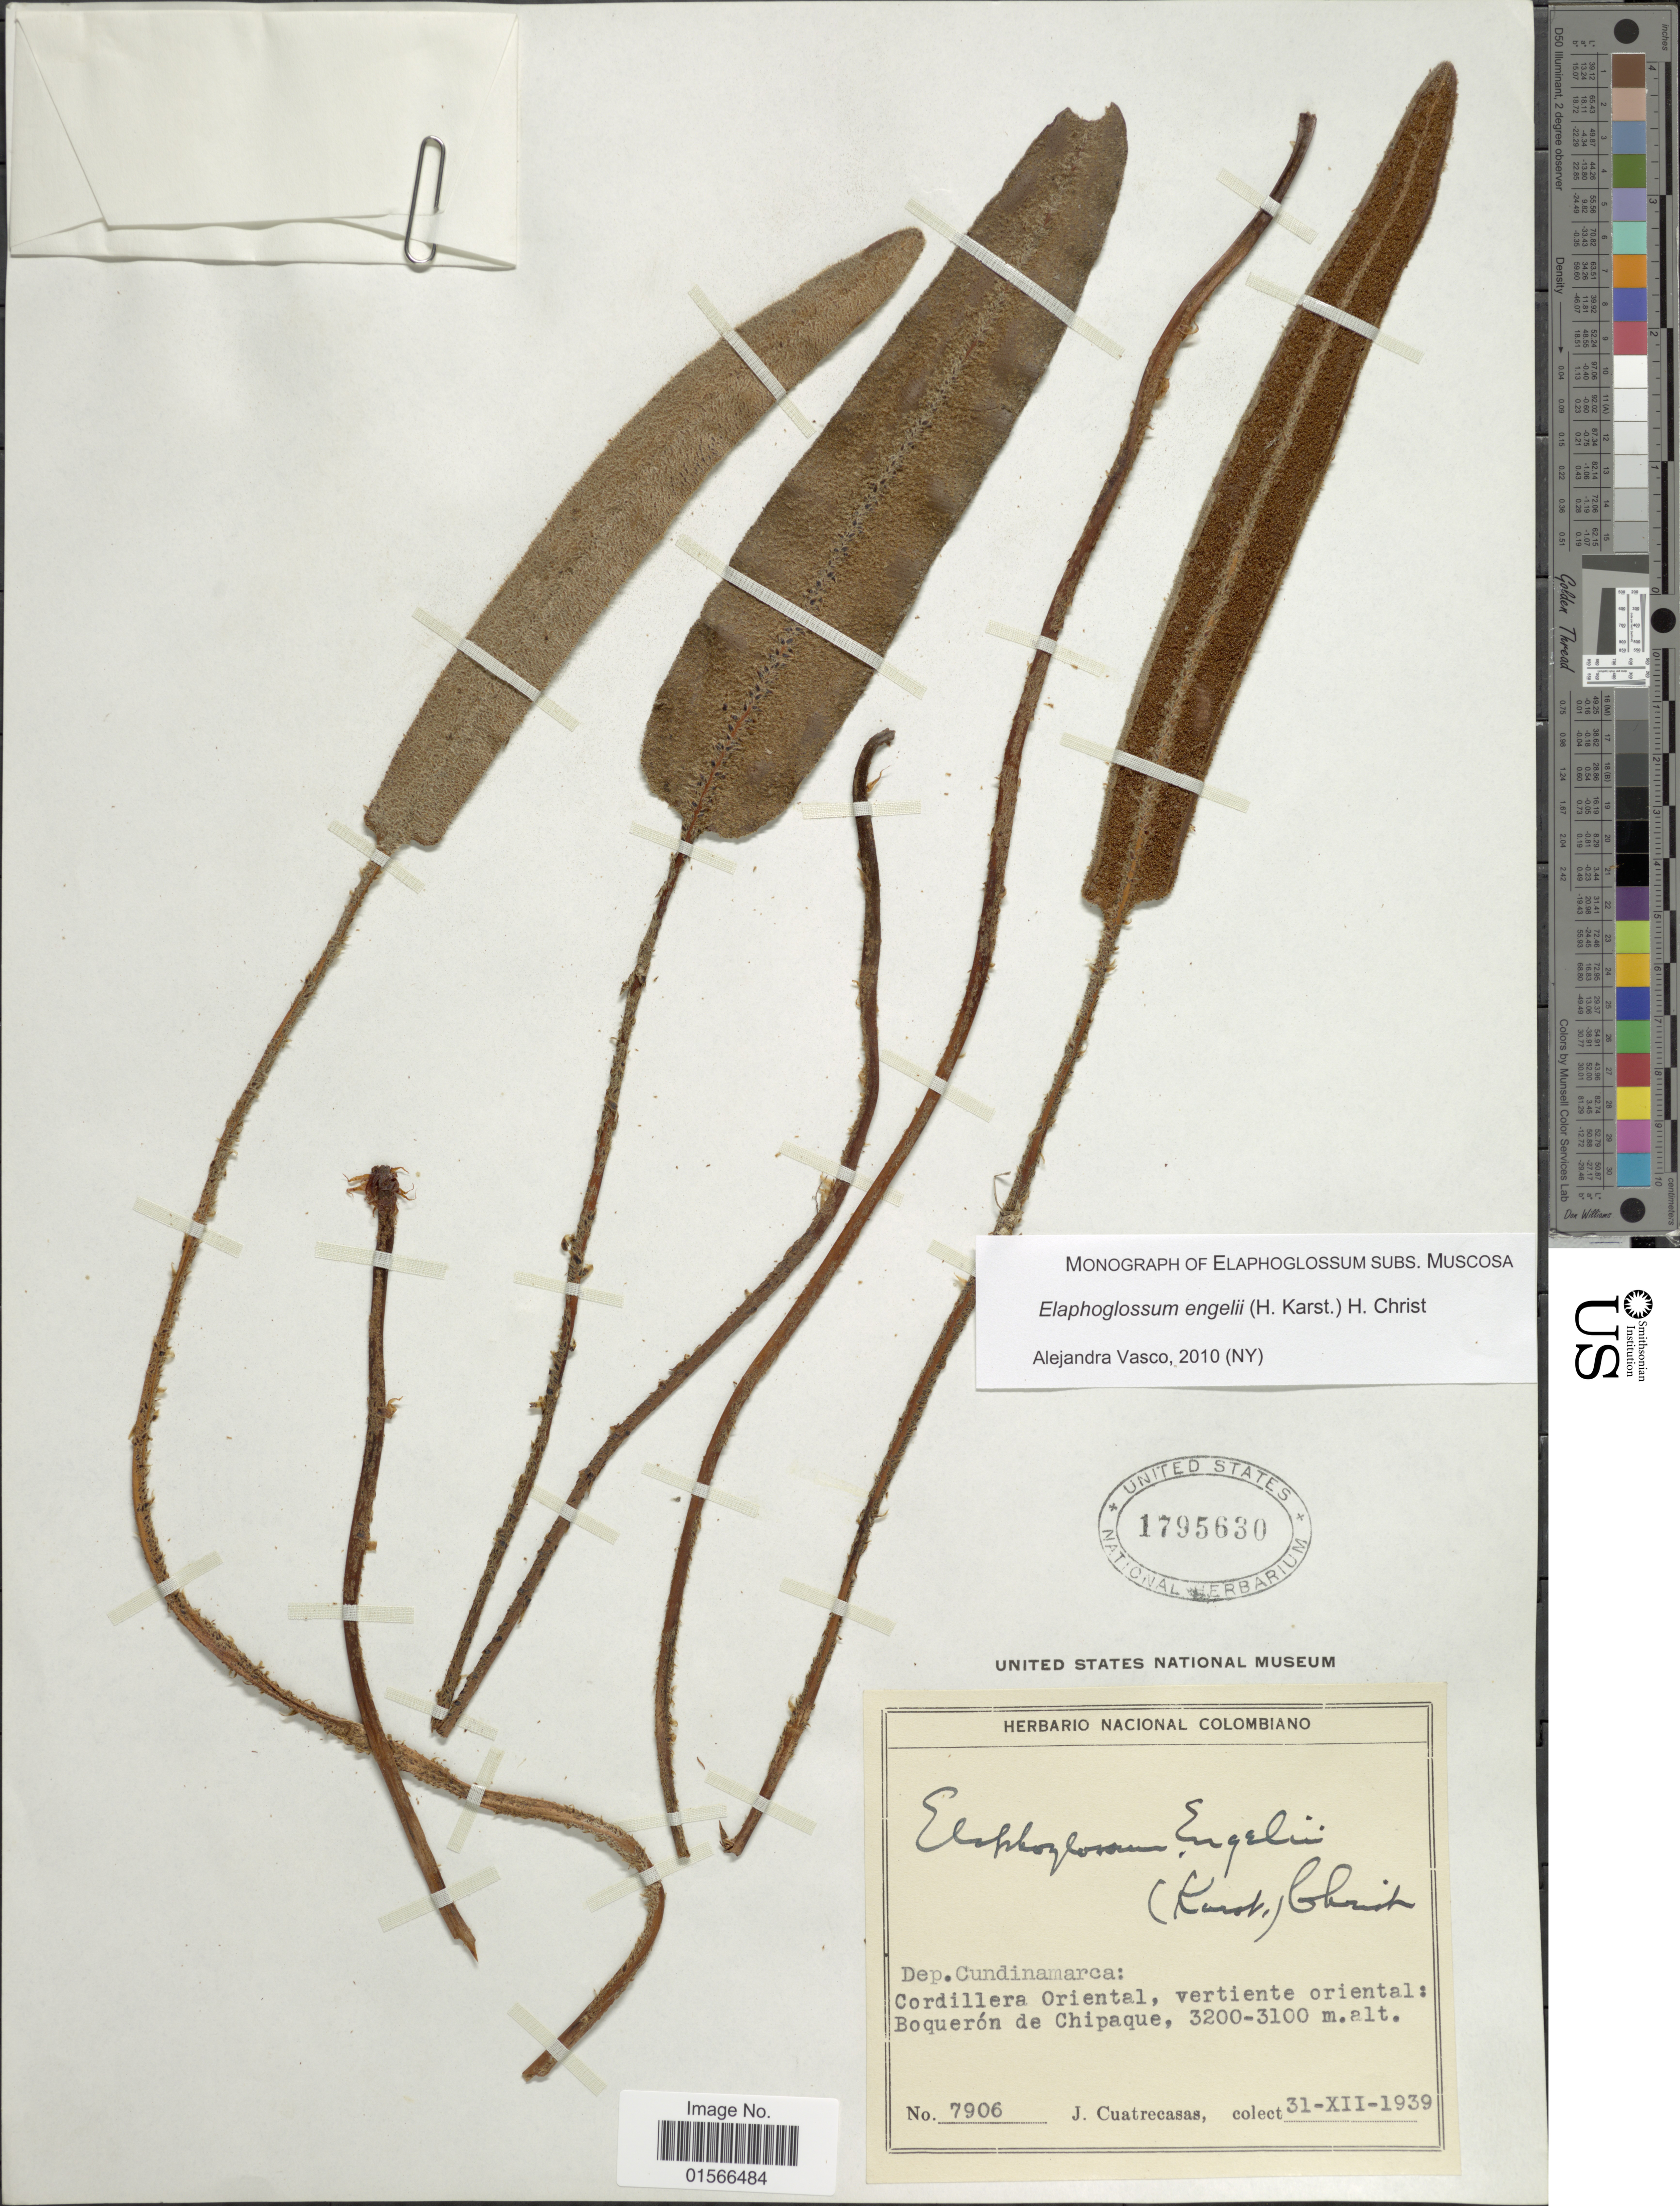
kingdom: Plantae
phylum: Tracheophyta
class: Polypodiopsida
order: Polypodiales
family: Dryopteridaceae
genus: Elaphoglossum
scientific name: Elaphoglossum engelii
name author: (H. Karst.) Christ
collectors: J. Cuatrecasas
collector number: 7906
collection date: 1939-12-31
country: Colombia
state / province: Cundinamarca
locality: Dep. Cundinamarca: Cordillera Oriental, vertiente oriental: Boquerón de Chipaque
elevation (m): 3100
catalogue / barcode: US 1795630